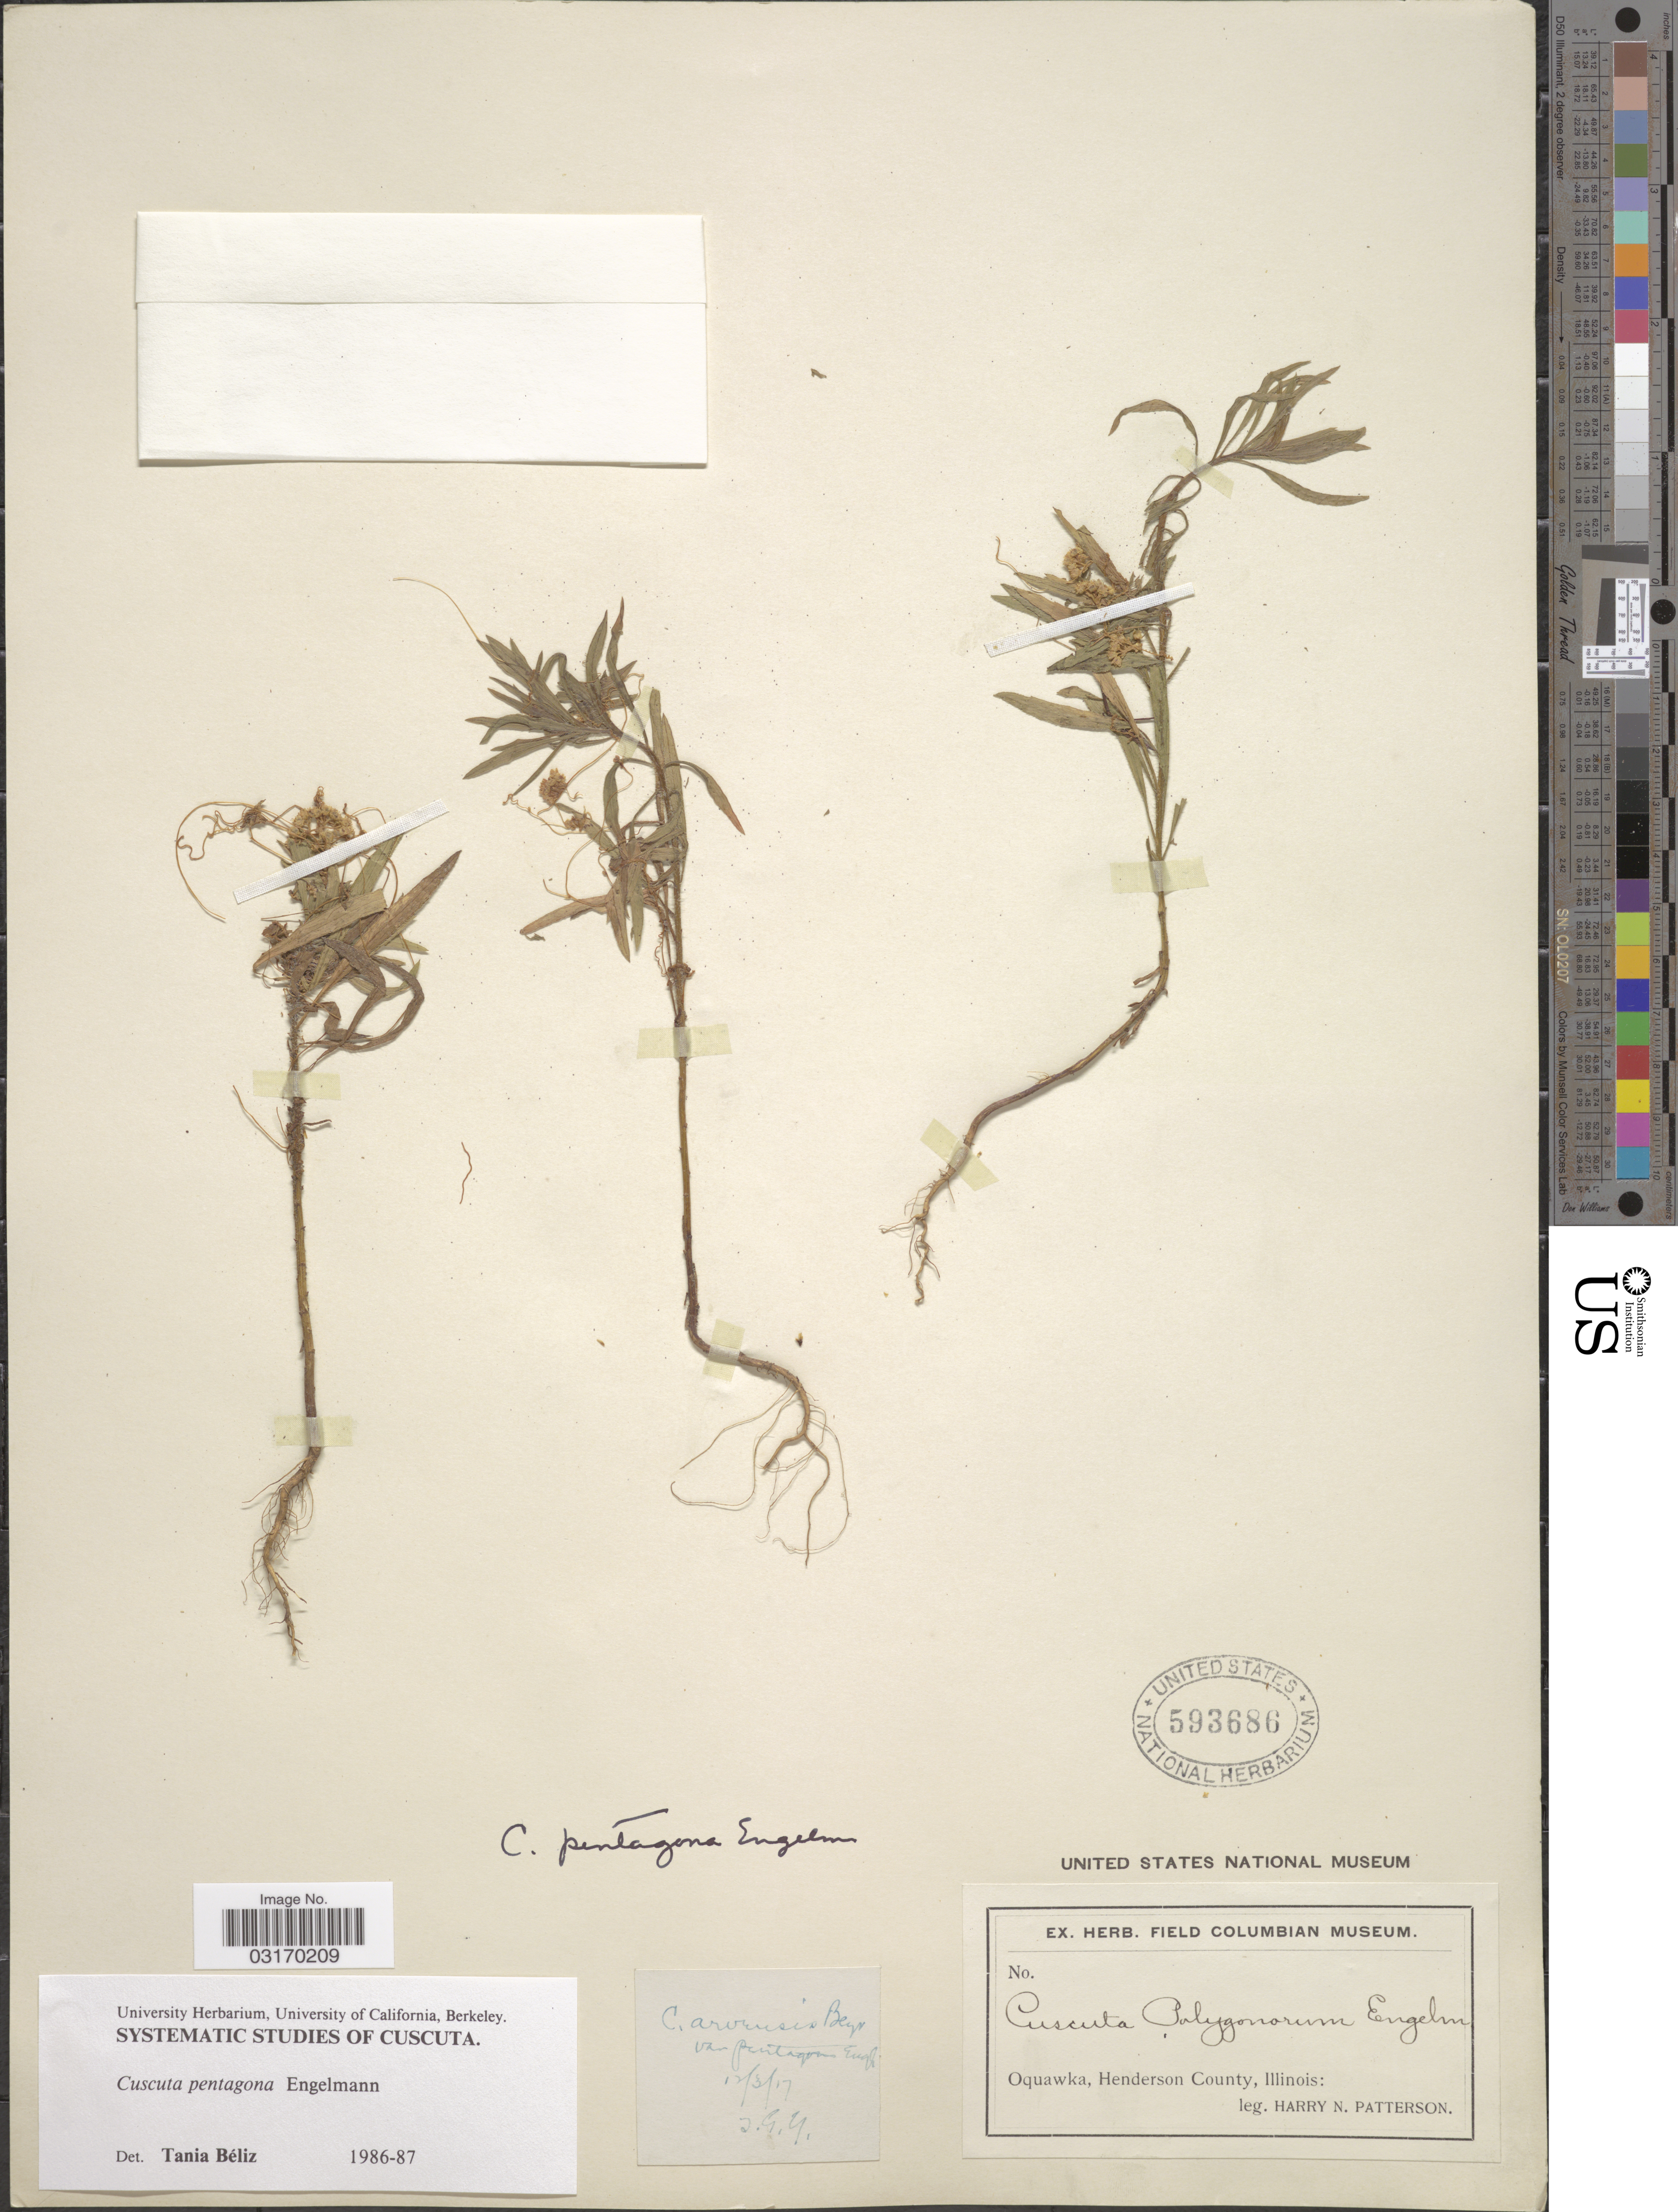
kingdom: Plantae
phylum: Tracheophyta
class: Magnoliopsida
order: Solanales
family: Convolvulaceae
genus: Cuscuta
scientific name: Cuscuta pentagona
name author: Engelm.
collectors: H. N. Patterson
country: United States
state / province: Illinois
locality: Oquawka, Henderson County.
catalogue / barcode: US 593686